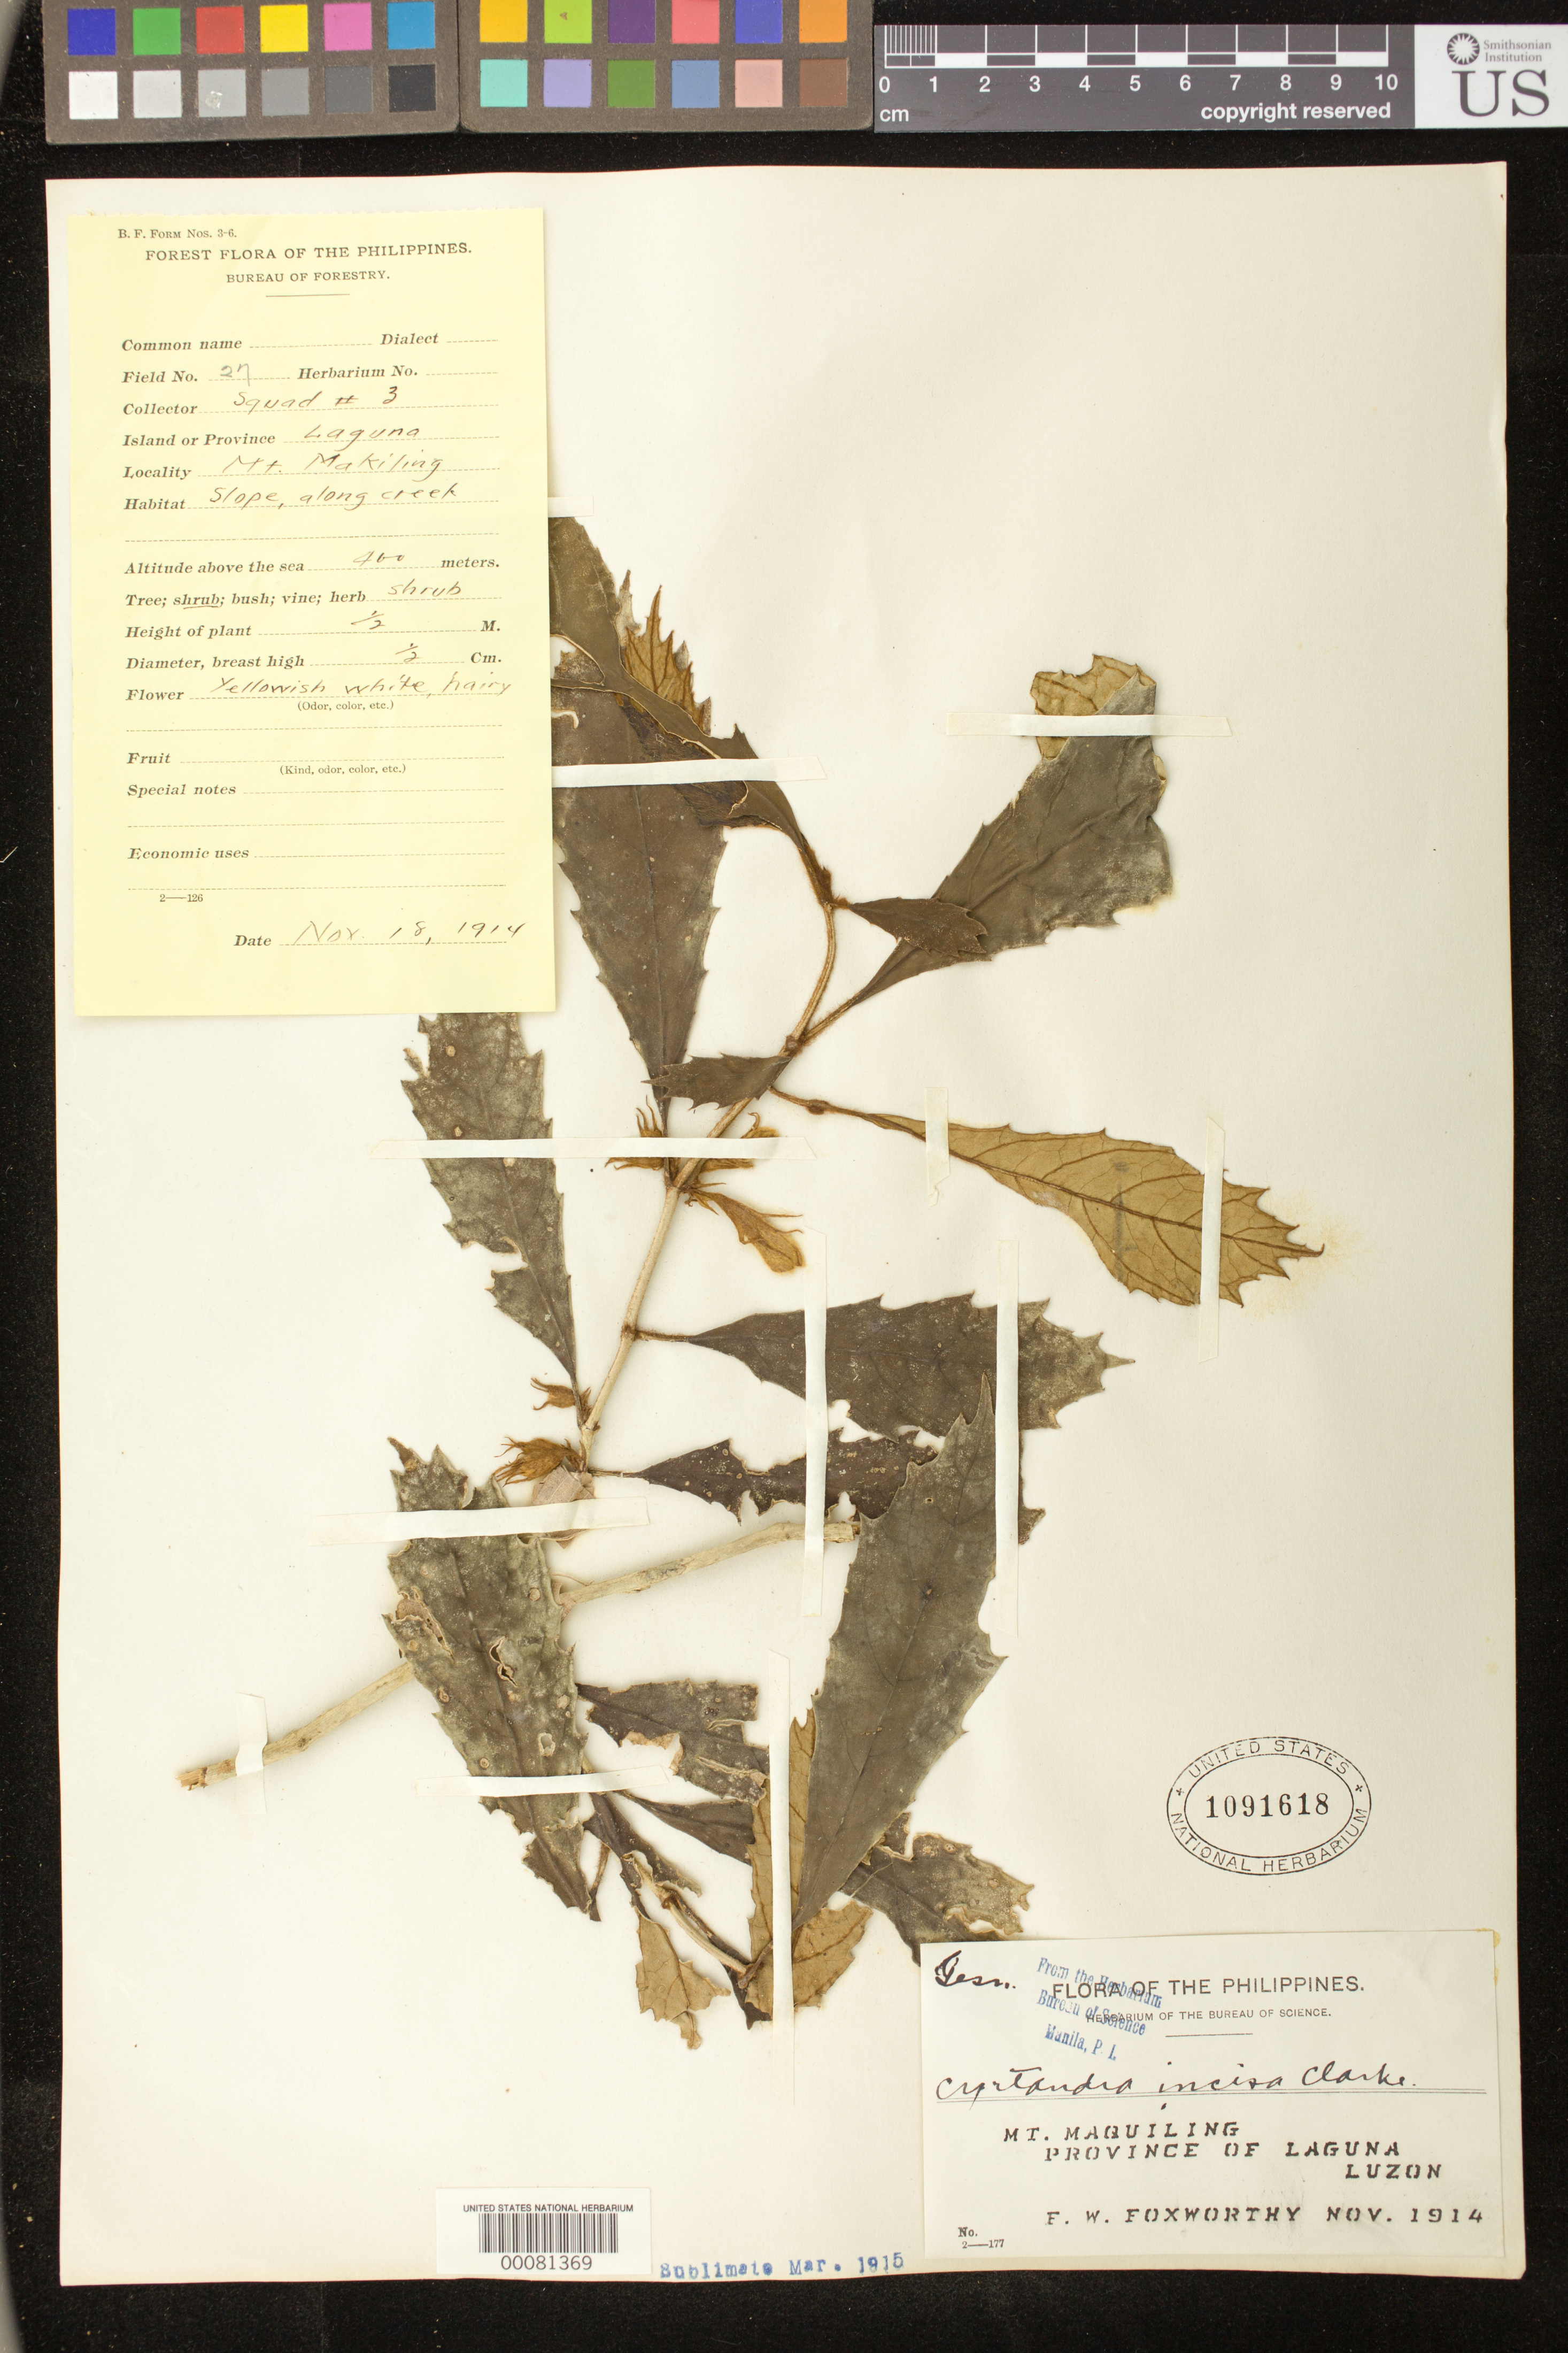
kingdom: Plantae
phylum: Tracheophyta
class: Magnoliopsida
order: Lamiales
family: Gesneriaceae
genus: Cyrtandra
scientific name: Cyrtandra incisa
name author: C.B. Clarke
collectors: F. W. Foxworthy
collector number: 27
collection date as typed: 18 Nov 1914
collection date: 1914-11-18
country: Philippines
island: Luzon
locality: Laguna, Mt maquiling / mt makiling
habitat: Slope, along creek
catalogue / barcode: US 1091618